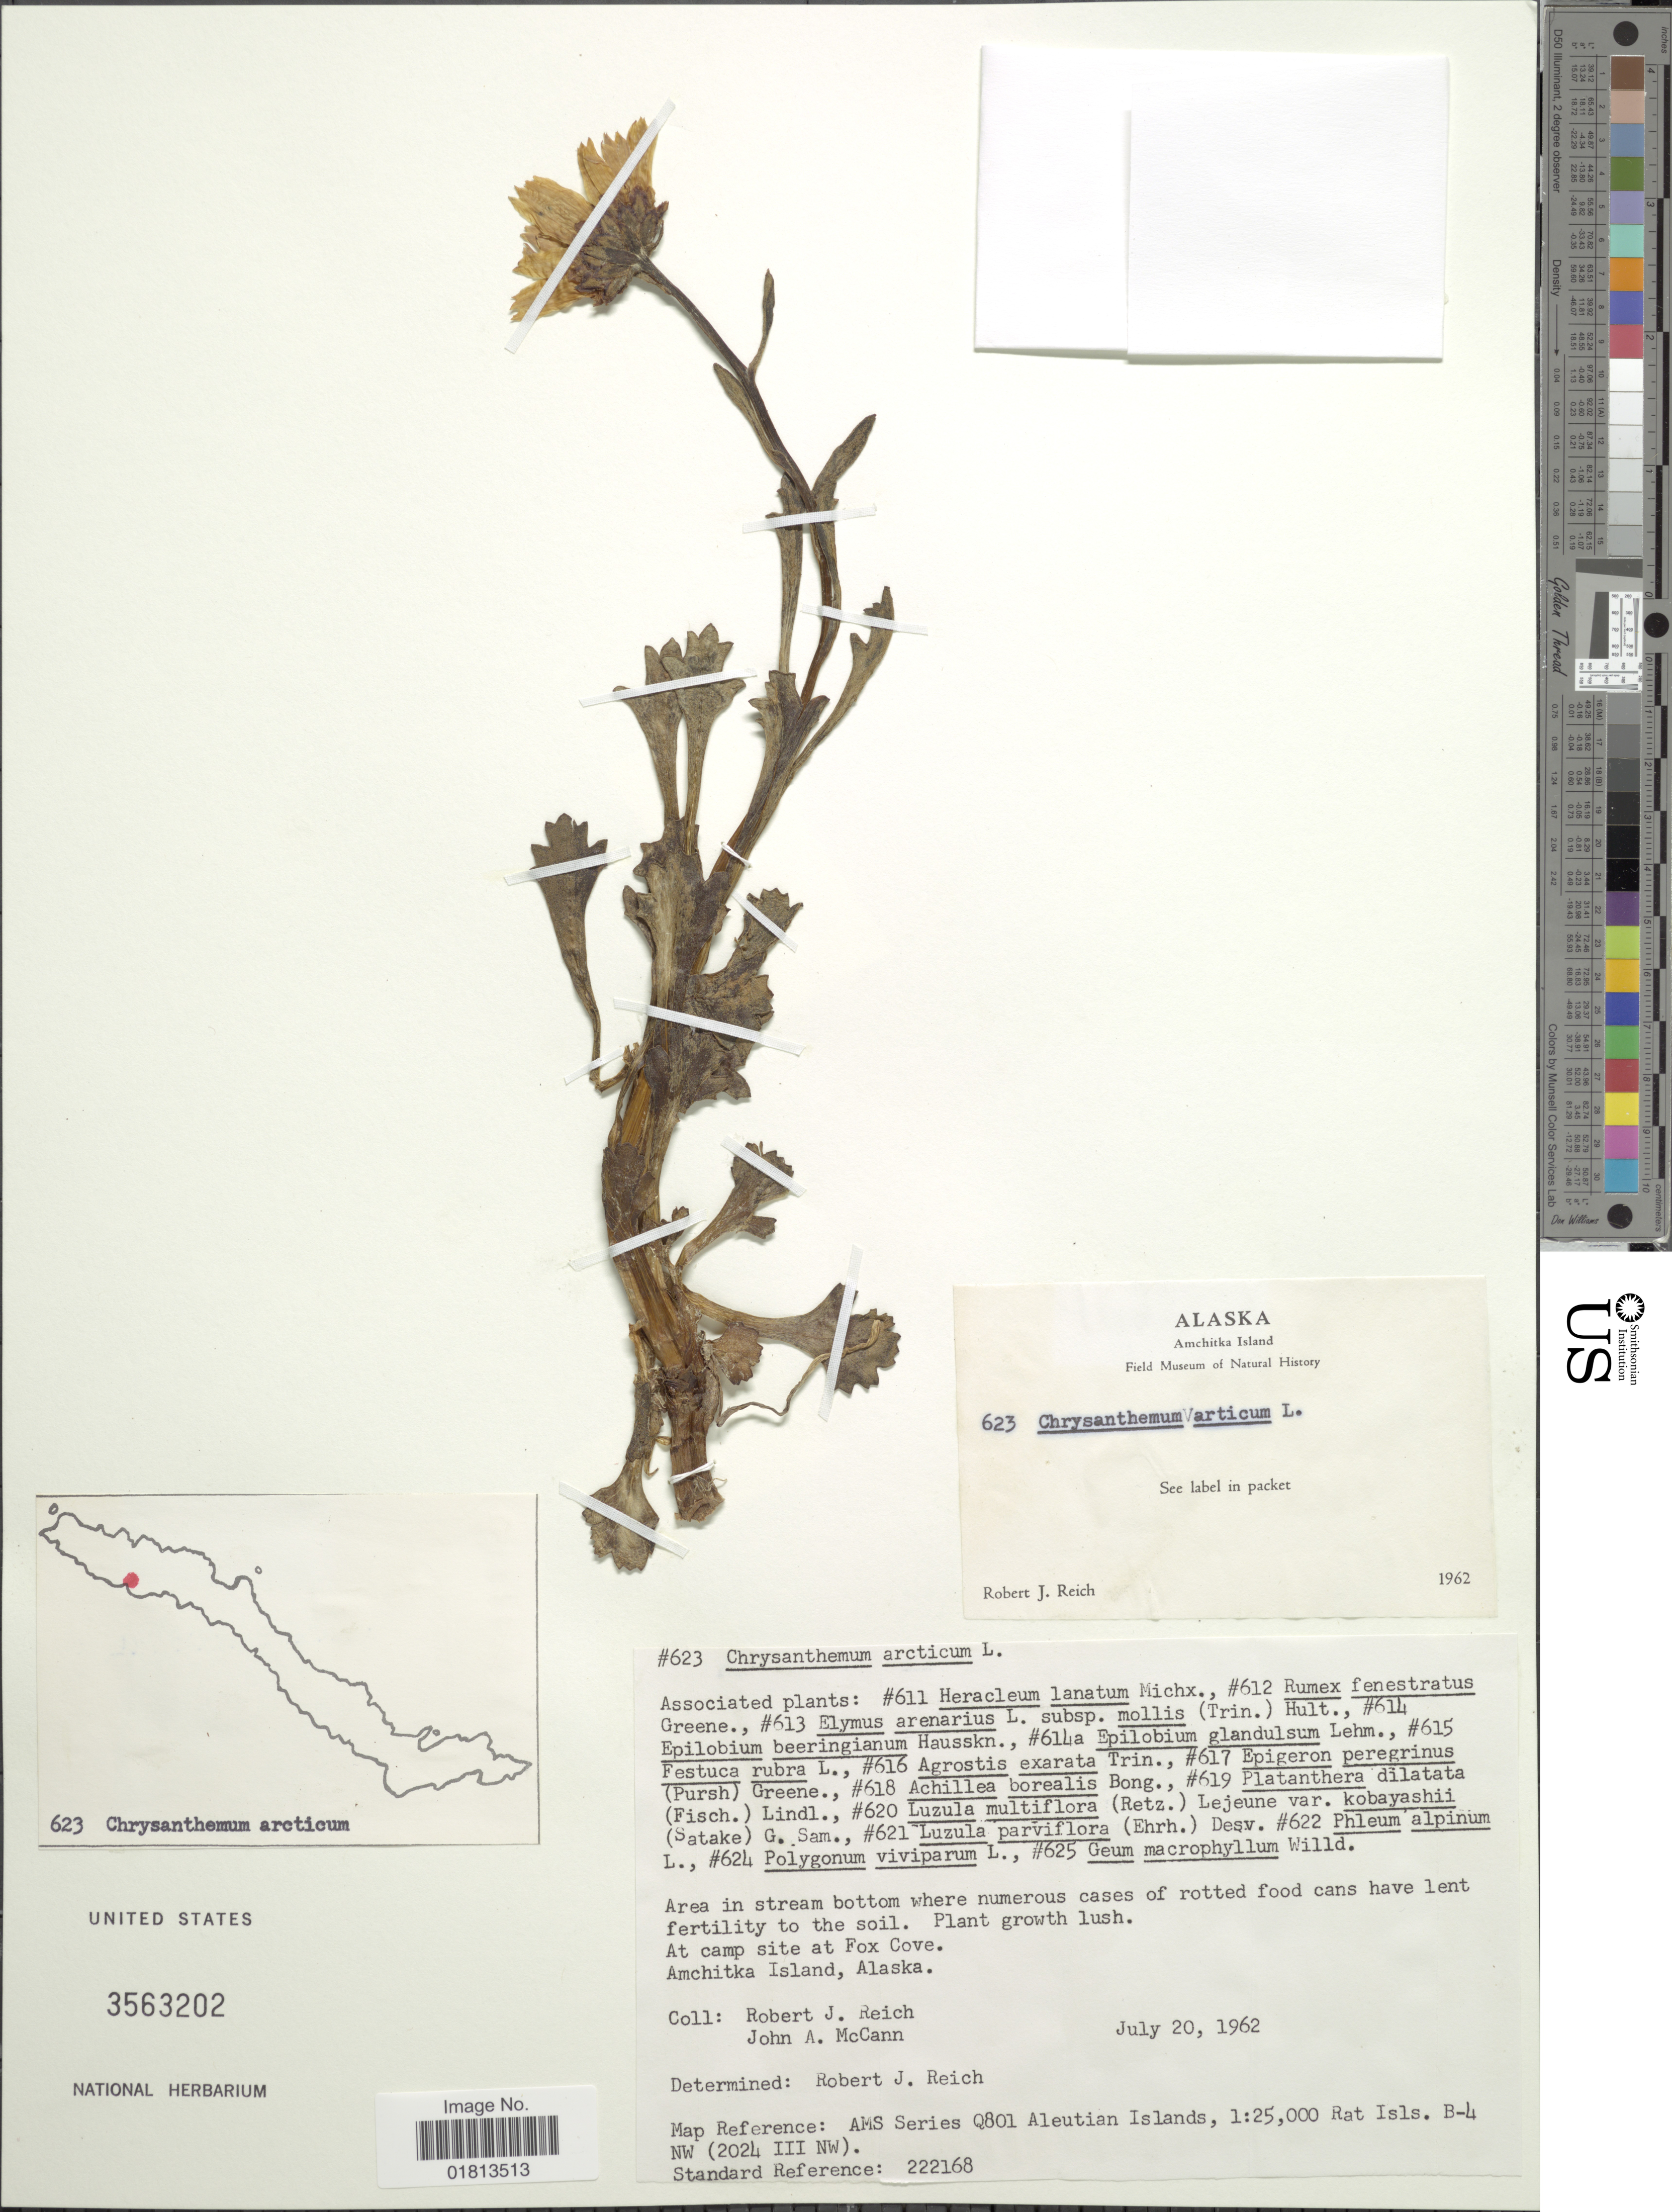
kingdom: Plantae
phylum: Tracheophyta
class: Magnoliopsida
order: Asterales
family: Asteraceae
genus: Dendranthema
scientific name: Dendranthema arcticum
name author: (L.) Tzvelev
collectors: R. Reich & J. A. McCann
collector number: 623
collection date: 1962-07-20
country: United States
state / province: Alaska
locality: At camp site at Fox Cove, Amchitka Island, Alaska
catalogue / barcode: US 3563202